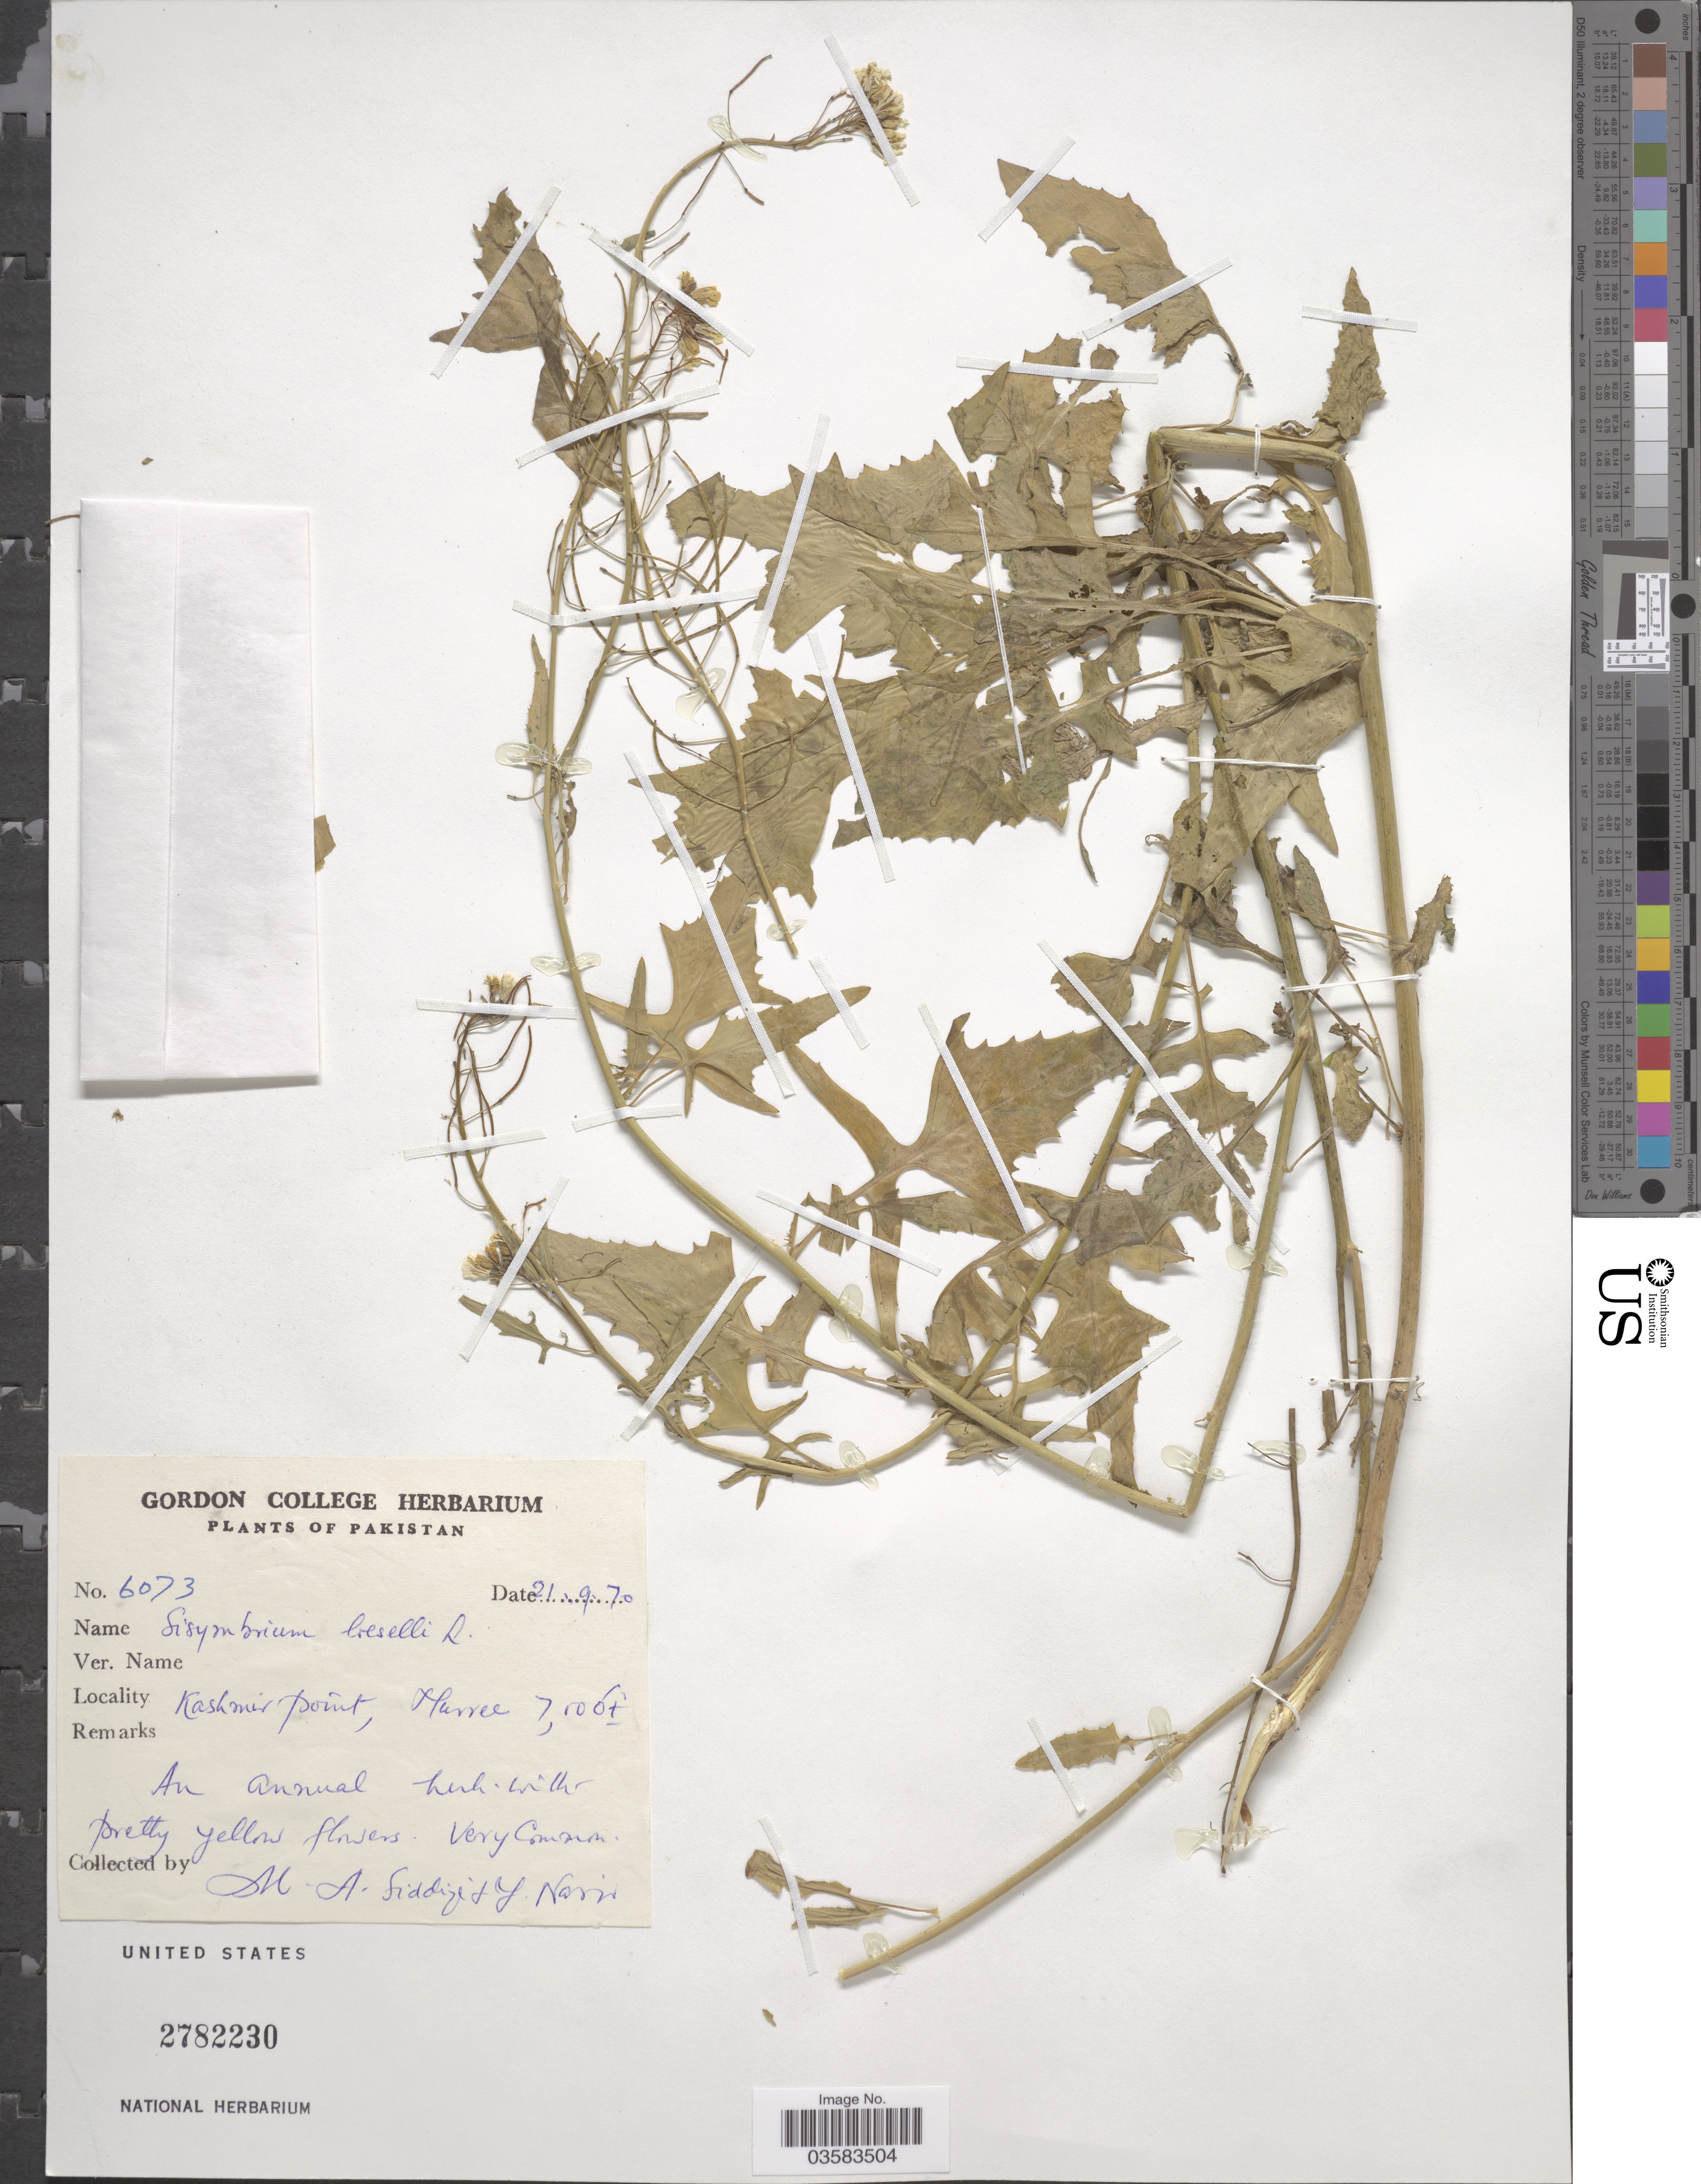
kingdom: Plantae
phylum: Tracheophyta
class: Magnoliopsida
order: Brassicales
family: Brassicaceae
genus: Sisymbrium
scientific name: Sisymbrium loeselii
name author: L.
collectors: M. Siddiqi & Y. Nasir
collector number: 6073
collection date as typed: Transcribed d/m/y: 21/9/70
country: Pakistan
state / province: Azad Kashmir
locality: Kashmir Point, Harree.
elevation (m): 2134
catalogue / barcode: US 2782230